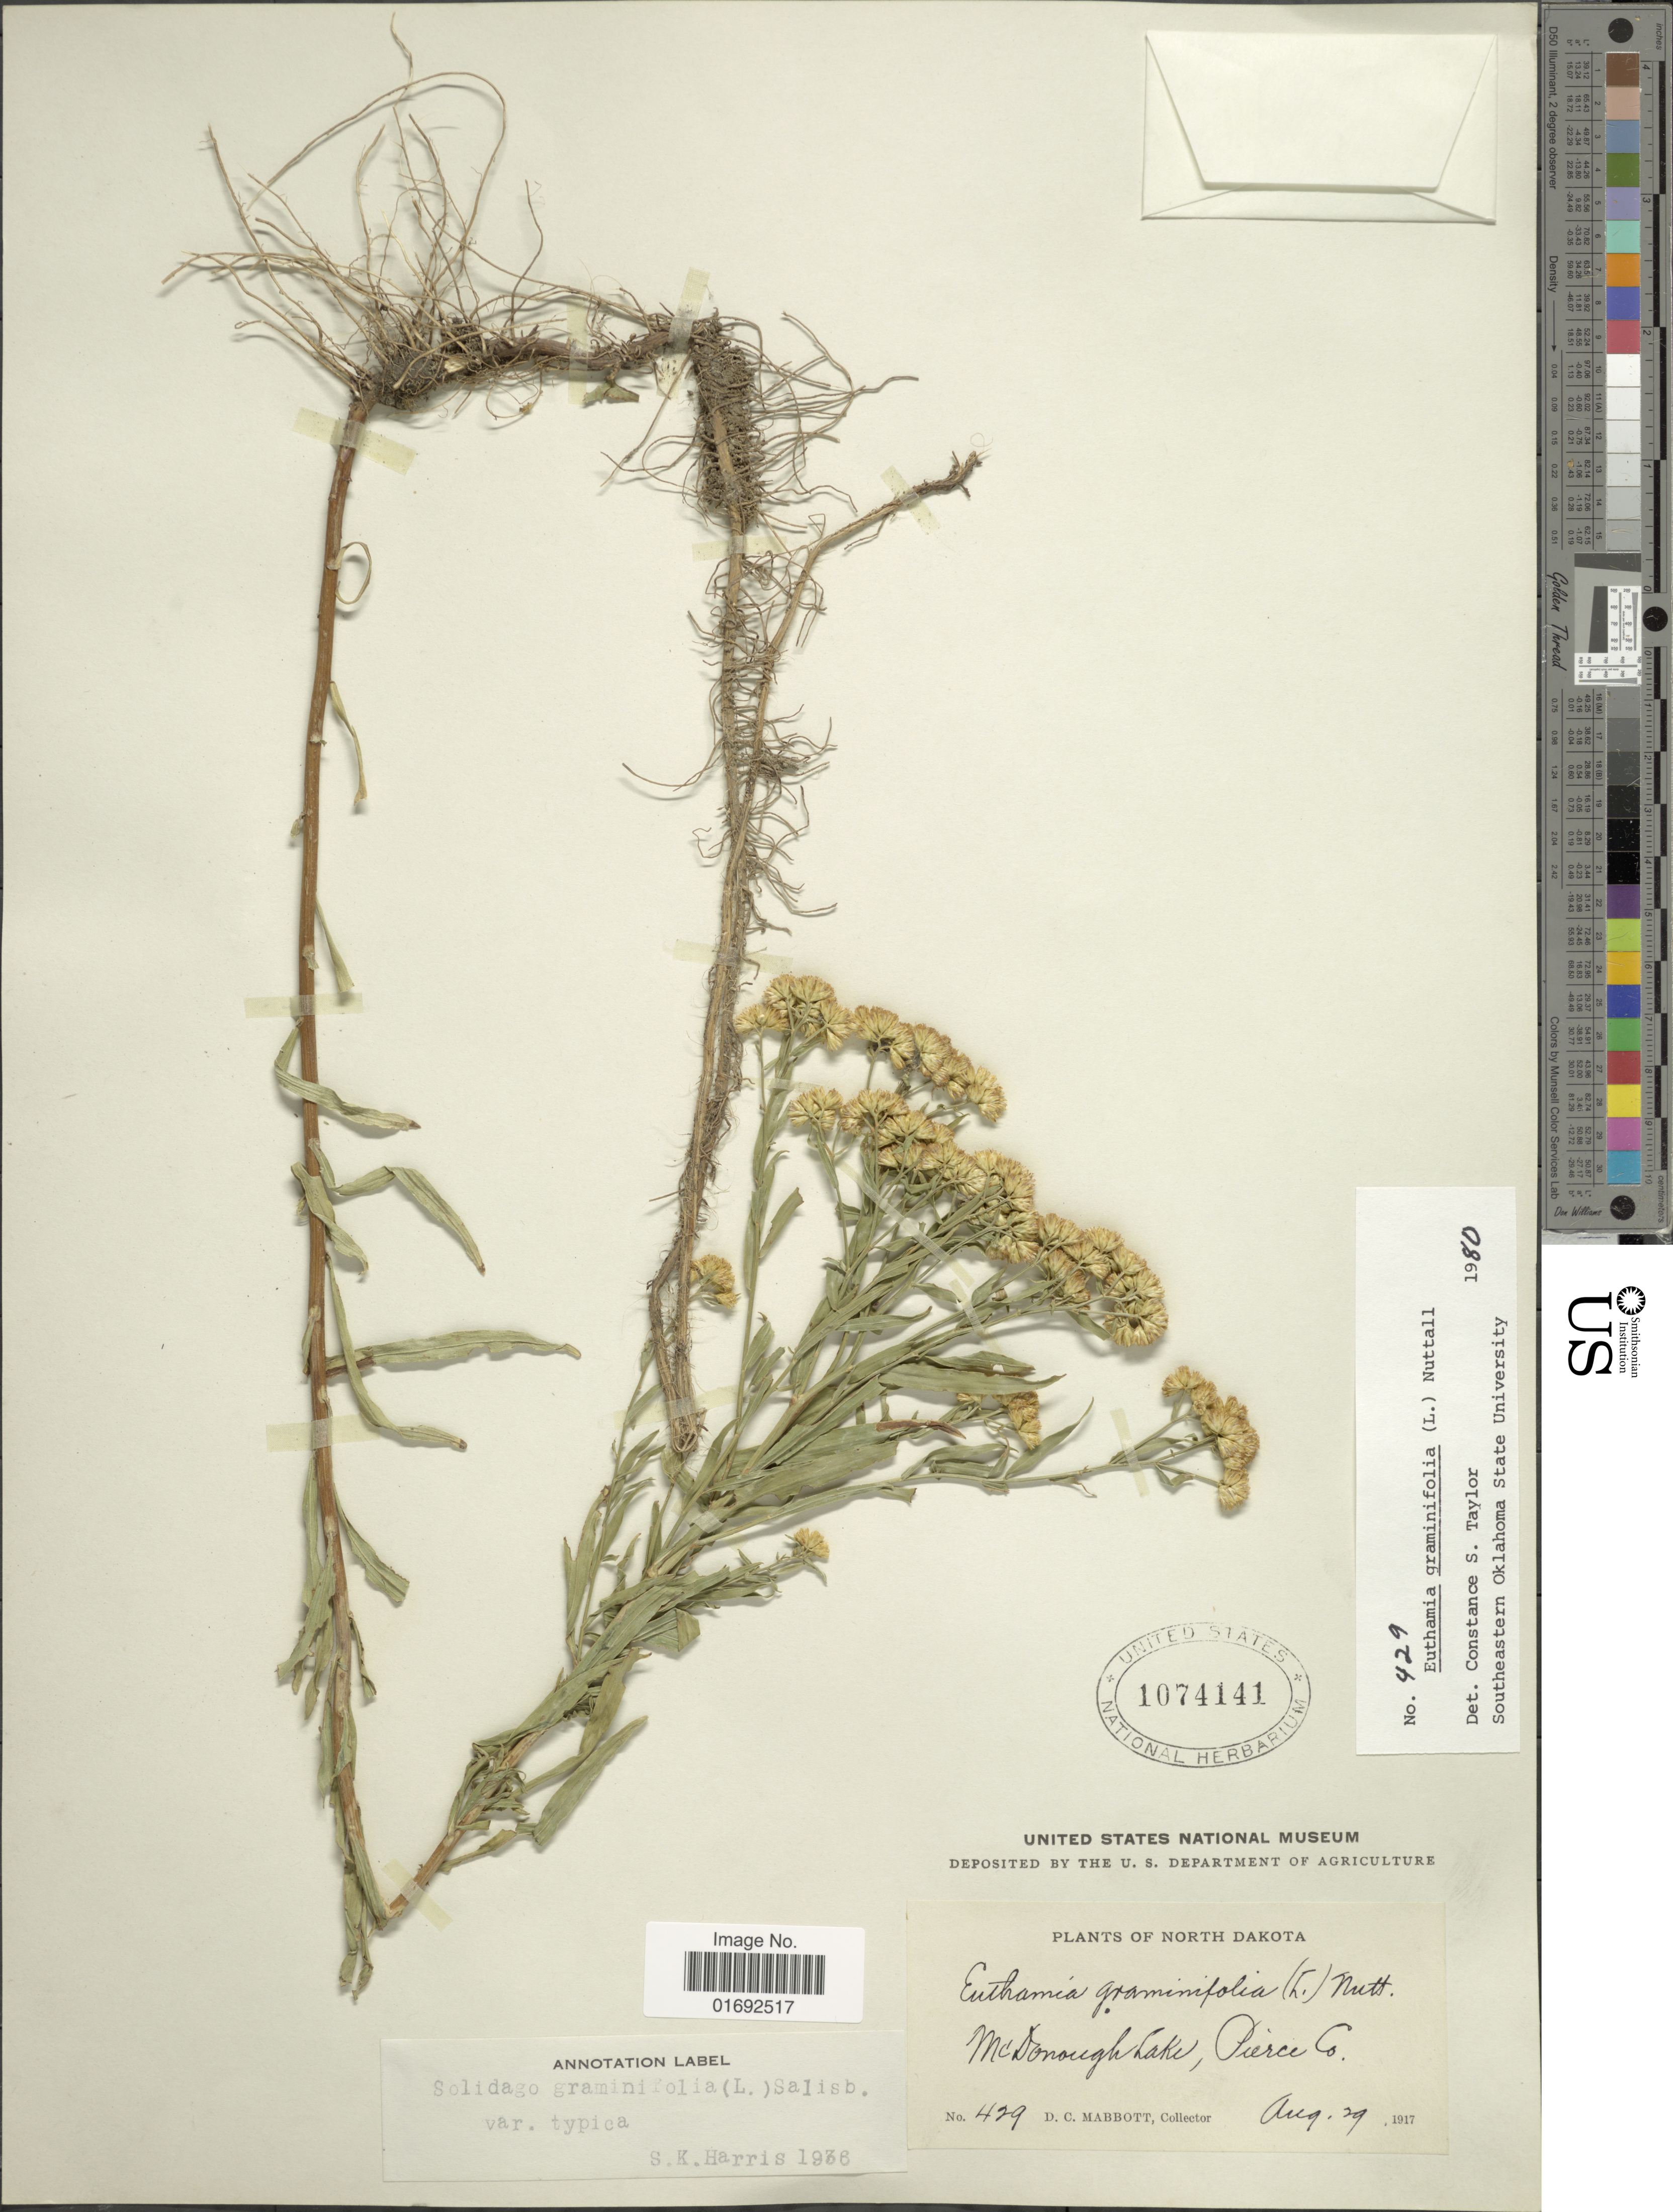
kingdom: Plantae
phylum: Tracheophyta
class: Magnoliopsida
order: Asterales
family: Asteraceae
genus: Euthamia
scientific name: Euthamia graminifolia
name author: (L.) Nutt.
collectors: D. Mabbott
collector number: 429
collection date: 1917-08-29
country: United States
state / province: North Dakota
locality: McDonough Lake, Pierce Co.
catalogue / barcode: US 1074141